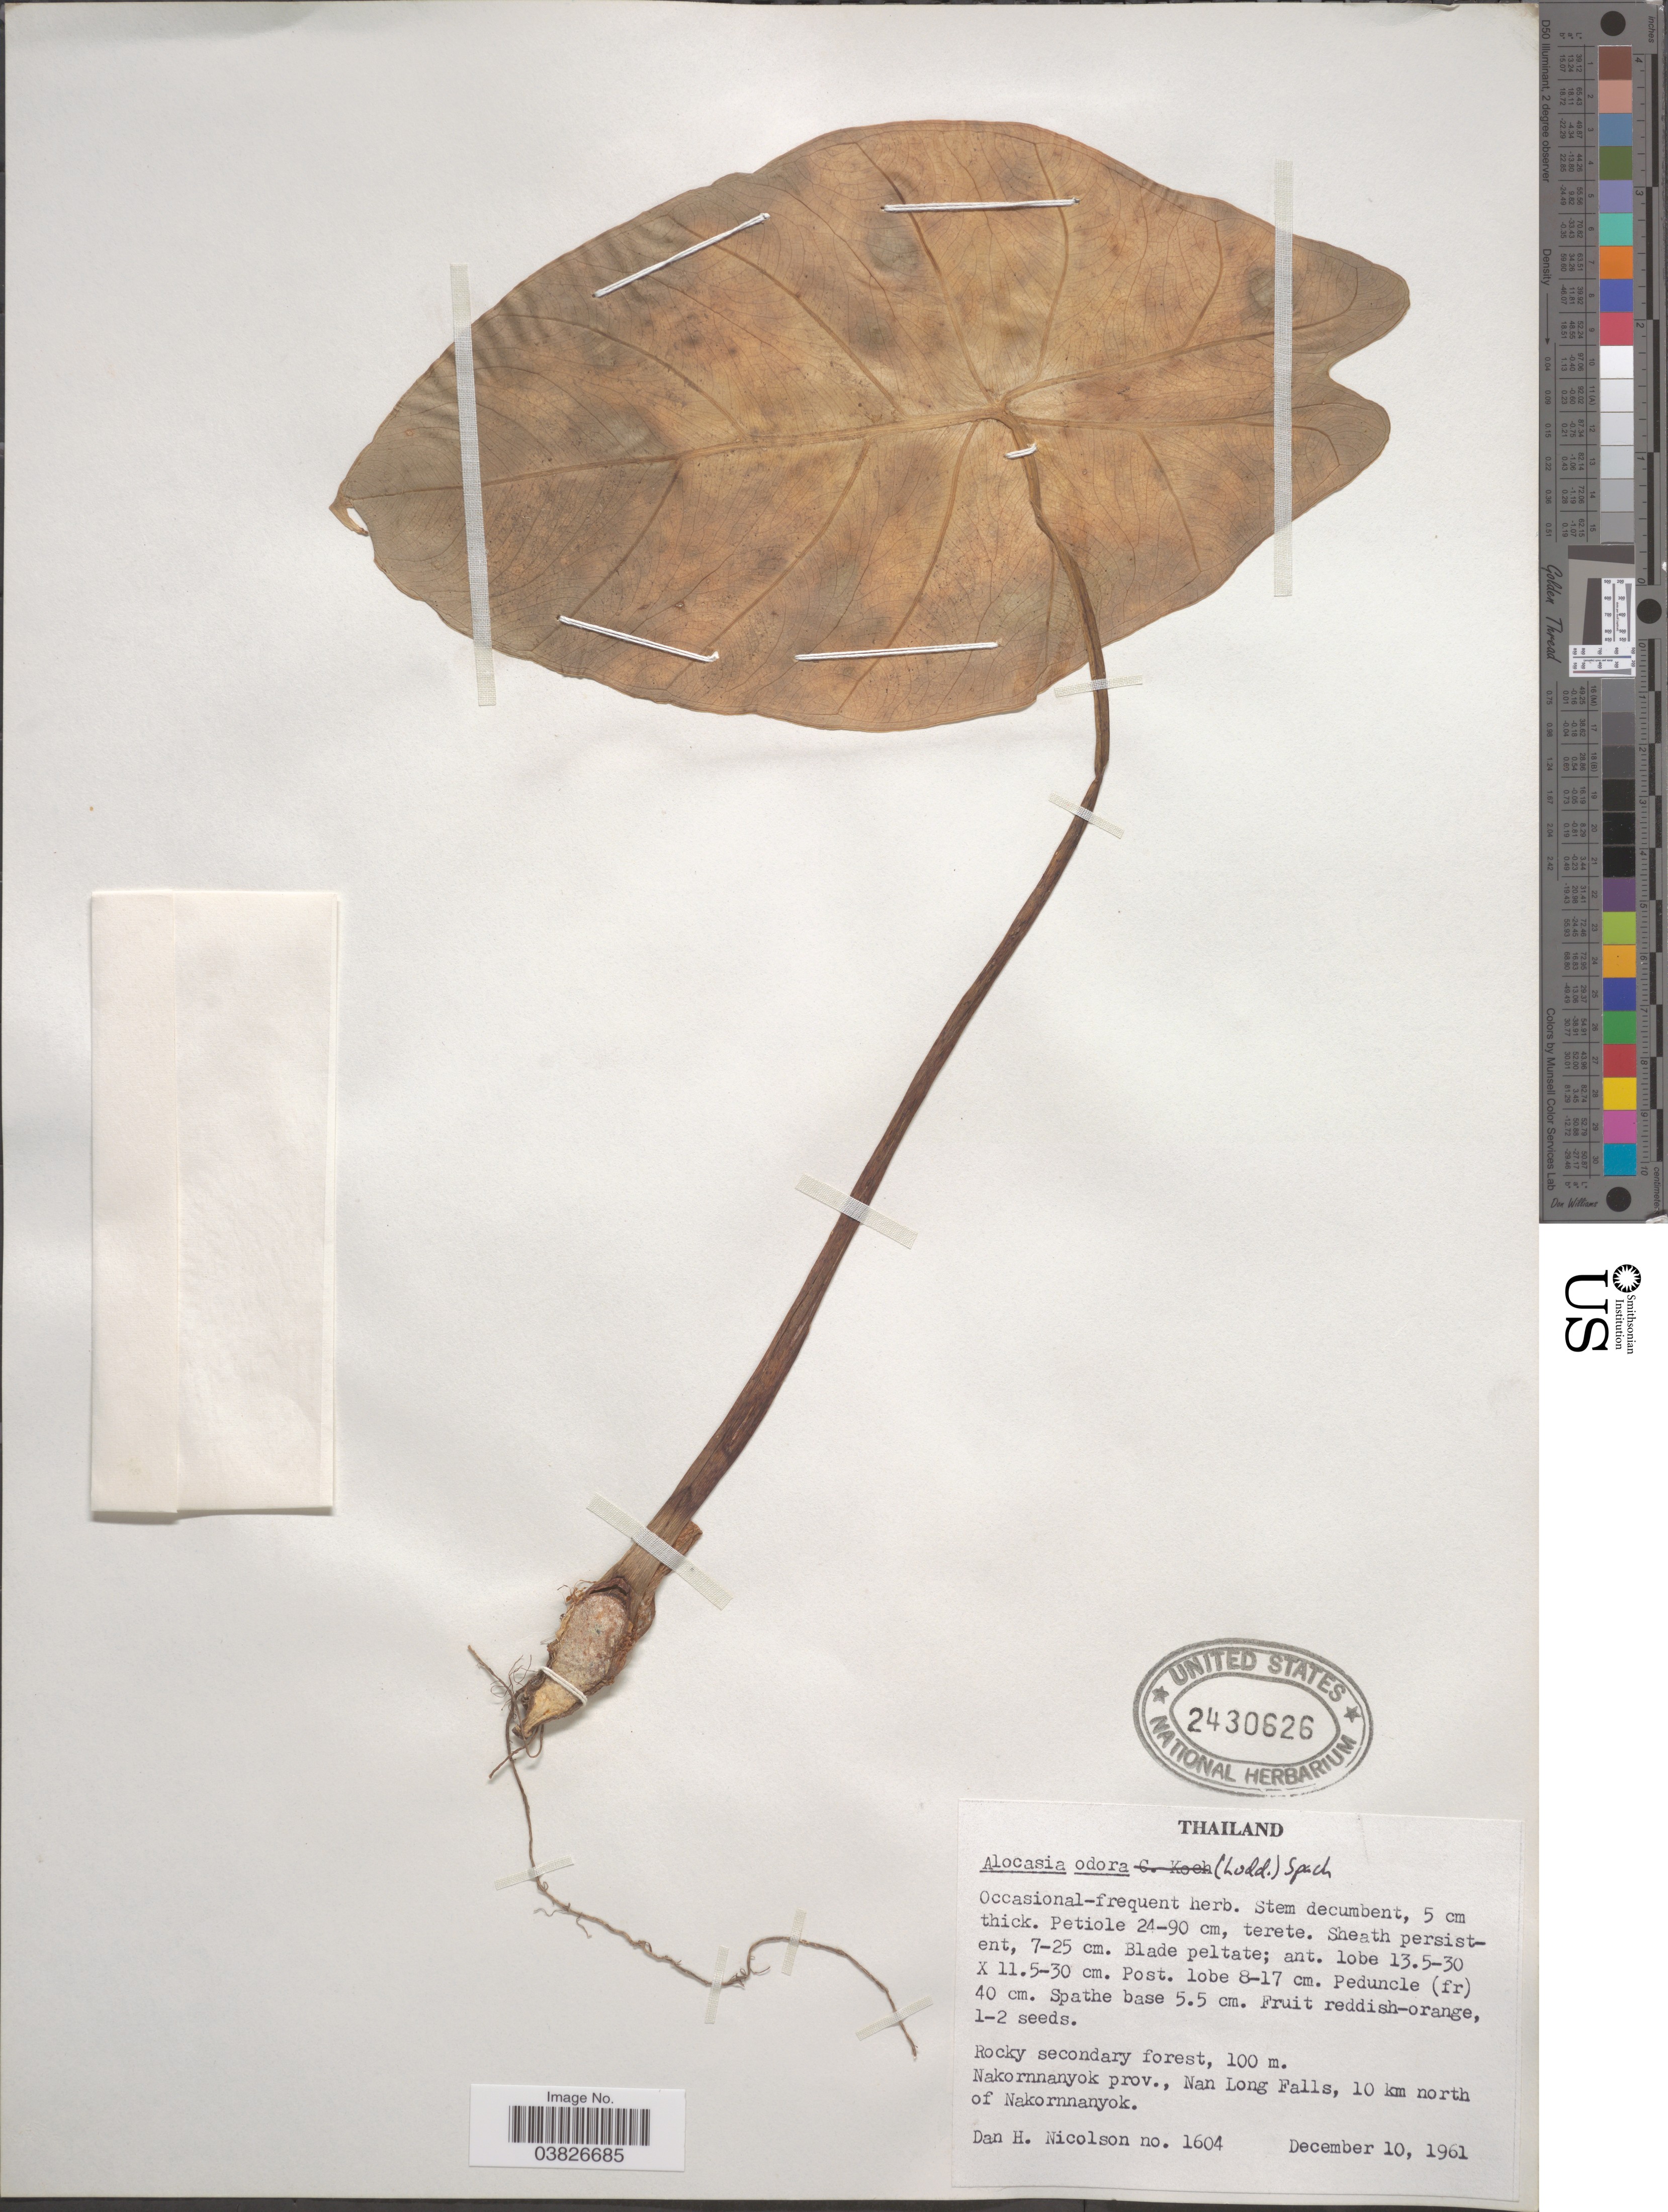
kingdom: Plantae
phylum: Tracheophyta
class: Liliopsida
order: Alismatales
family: Araceae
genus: Alocasia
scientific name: Alocasia odora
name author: (Roxb. ex Lodd. et al.) Spach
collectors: D. H. Nicolson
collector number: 1604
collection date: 1961-12-10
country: Thailand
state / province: Nakhon Nayok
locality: Rocky secondary forest. Nakornnanyok prov., Nan Long Falls, 10 km north of Nakornnanyok.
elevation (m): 100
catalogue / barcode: US 2430626